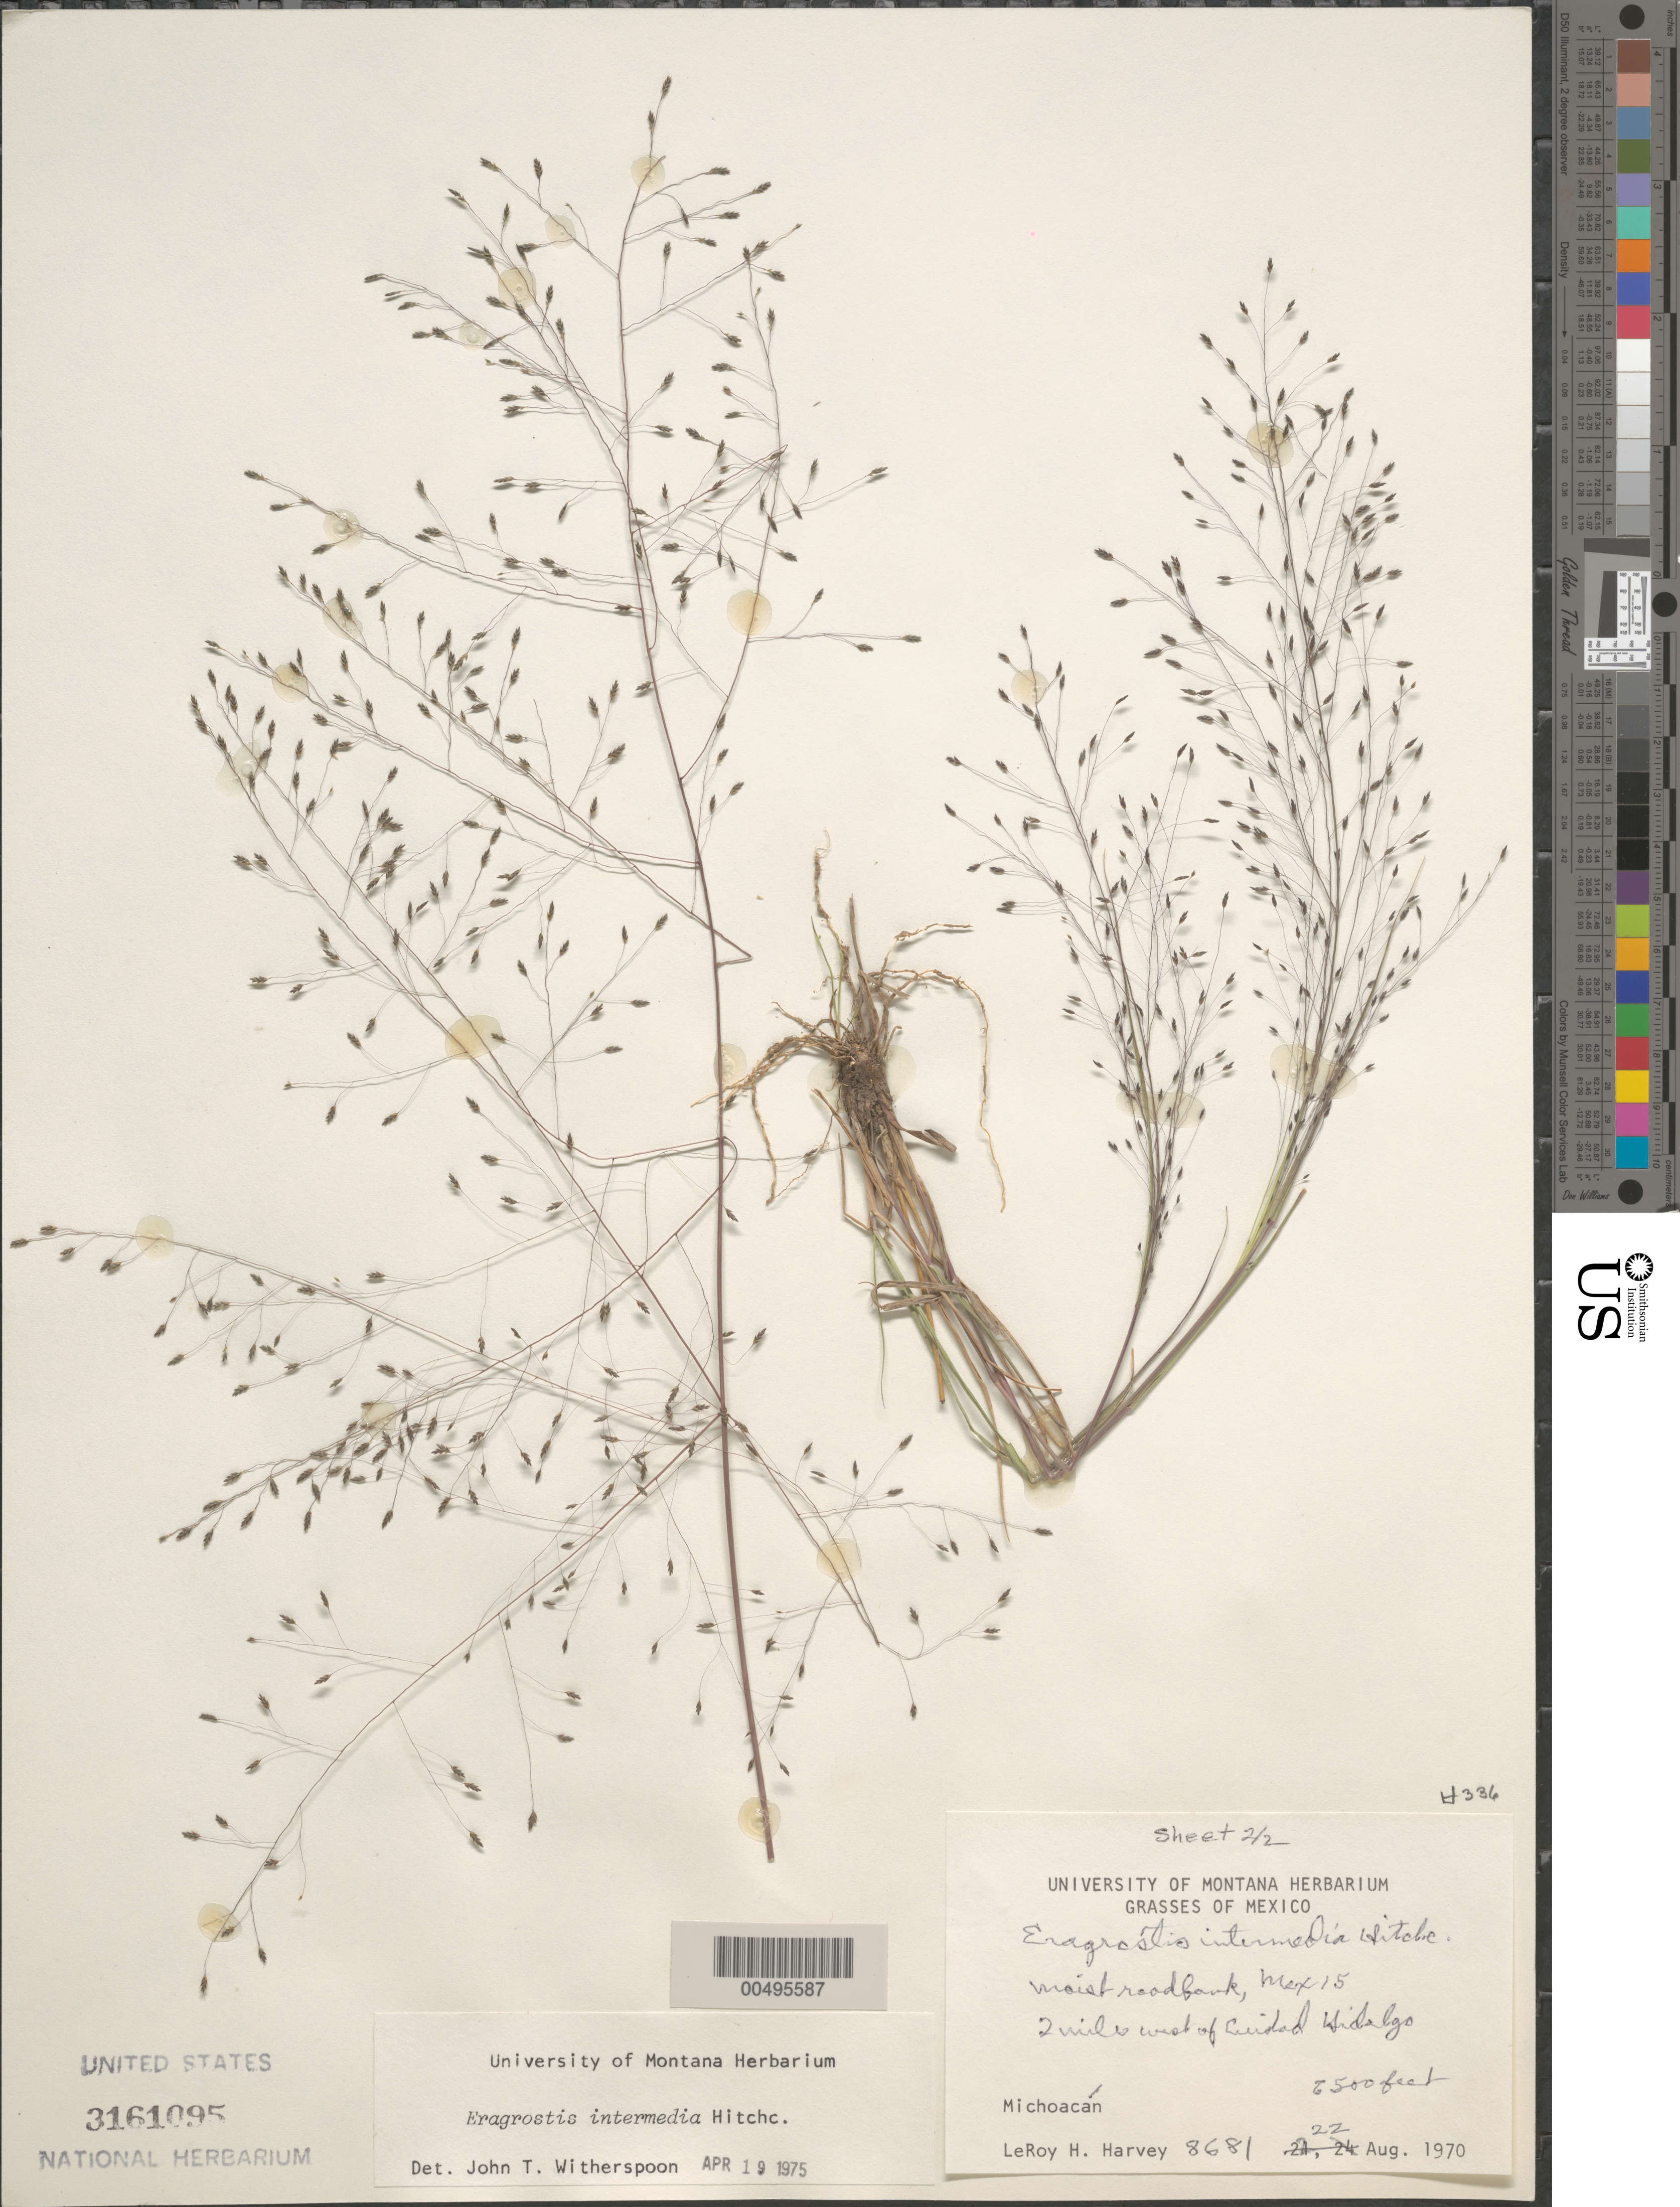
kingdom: Plantae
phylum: Tracheophyta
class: Liliopsida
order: Poales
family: Poaceae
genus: Eragrostis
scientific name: Eragrostis intermedia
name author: Hitchc.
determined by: Witherspoon, John T.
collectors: L. H. Harvey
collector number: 8681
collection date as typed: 22 Aug 1970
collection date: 1970-08-22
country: Mexico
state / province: Michoacán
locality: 2 mi W of Ciudad Hidalgo, Mex-15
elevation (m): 1981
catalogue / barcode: US 3161095